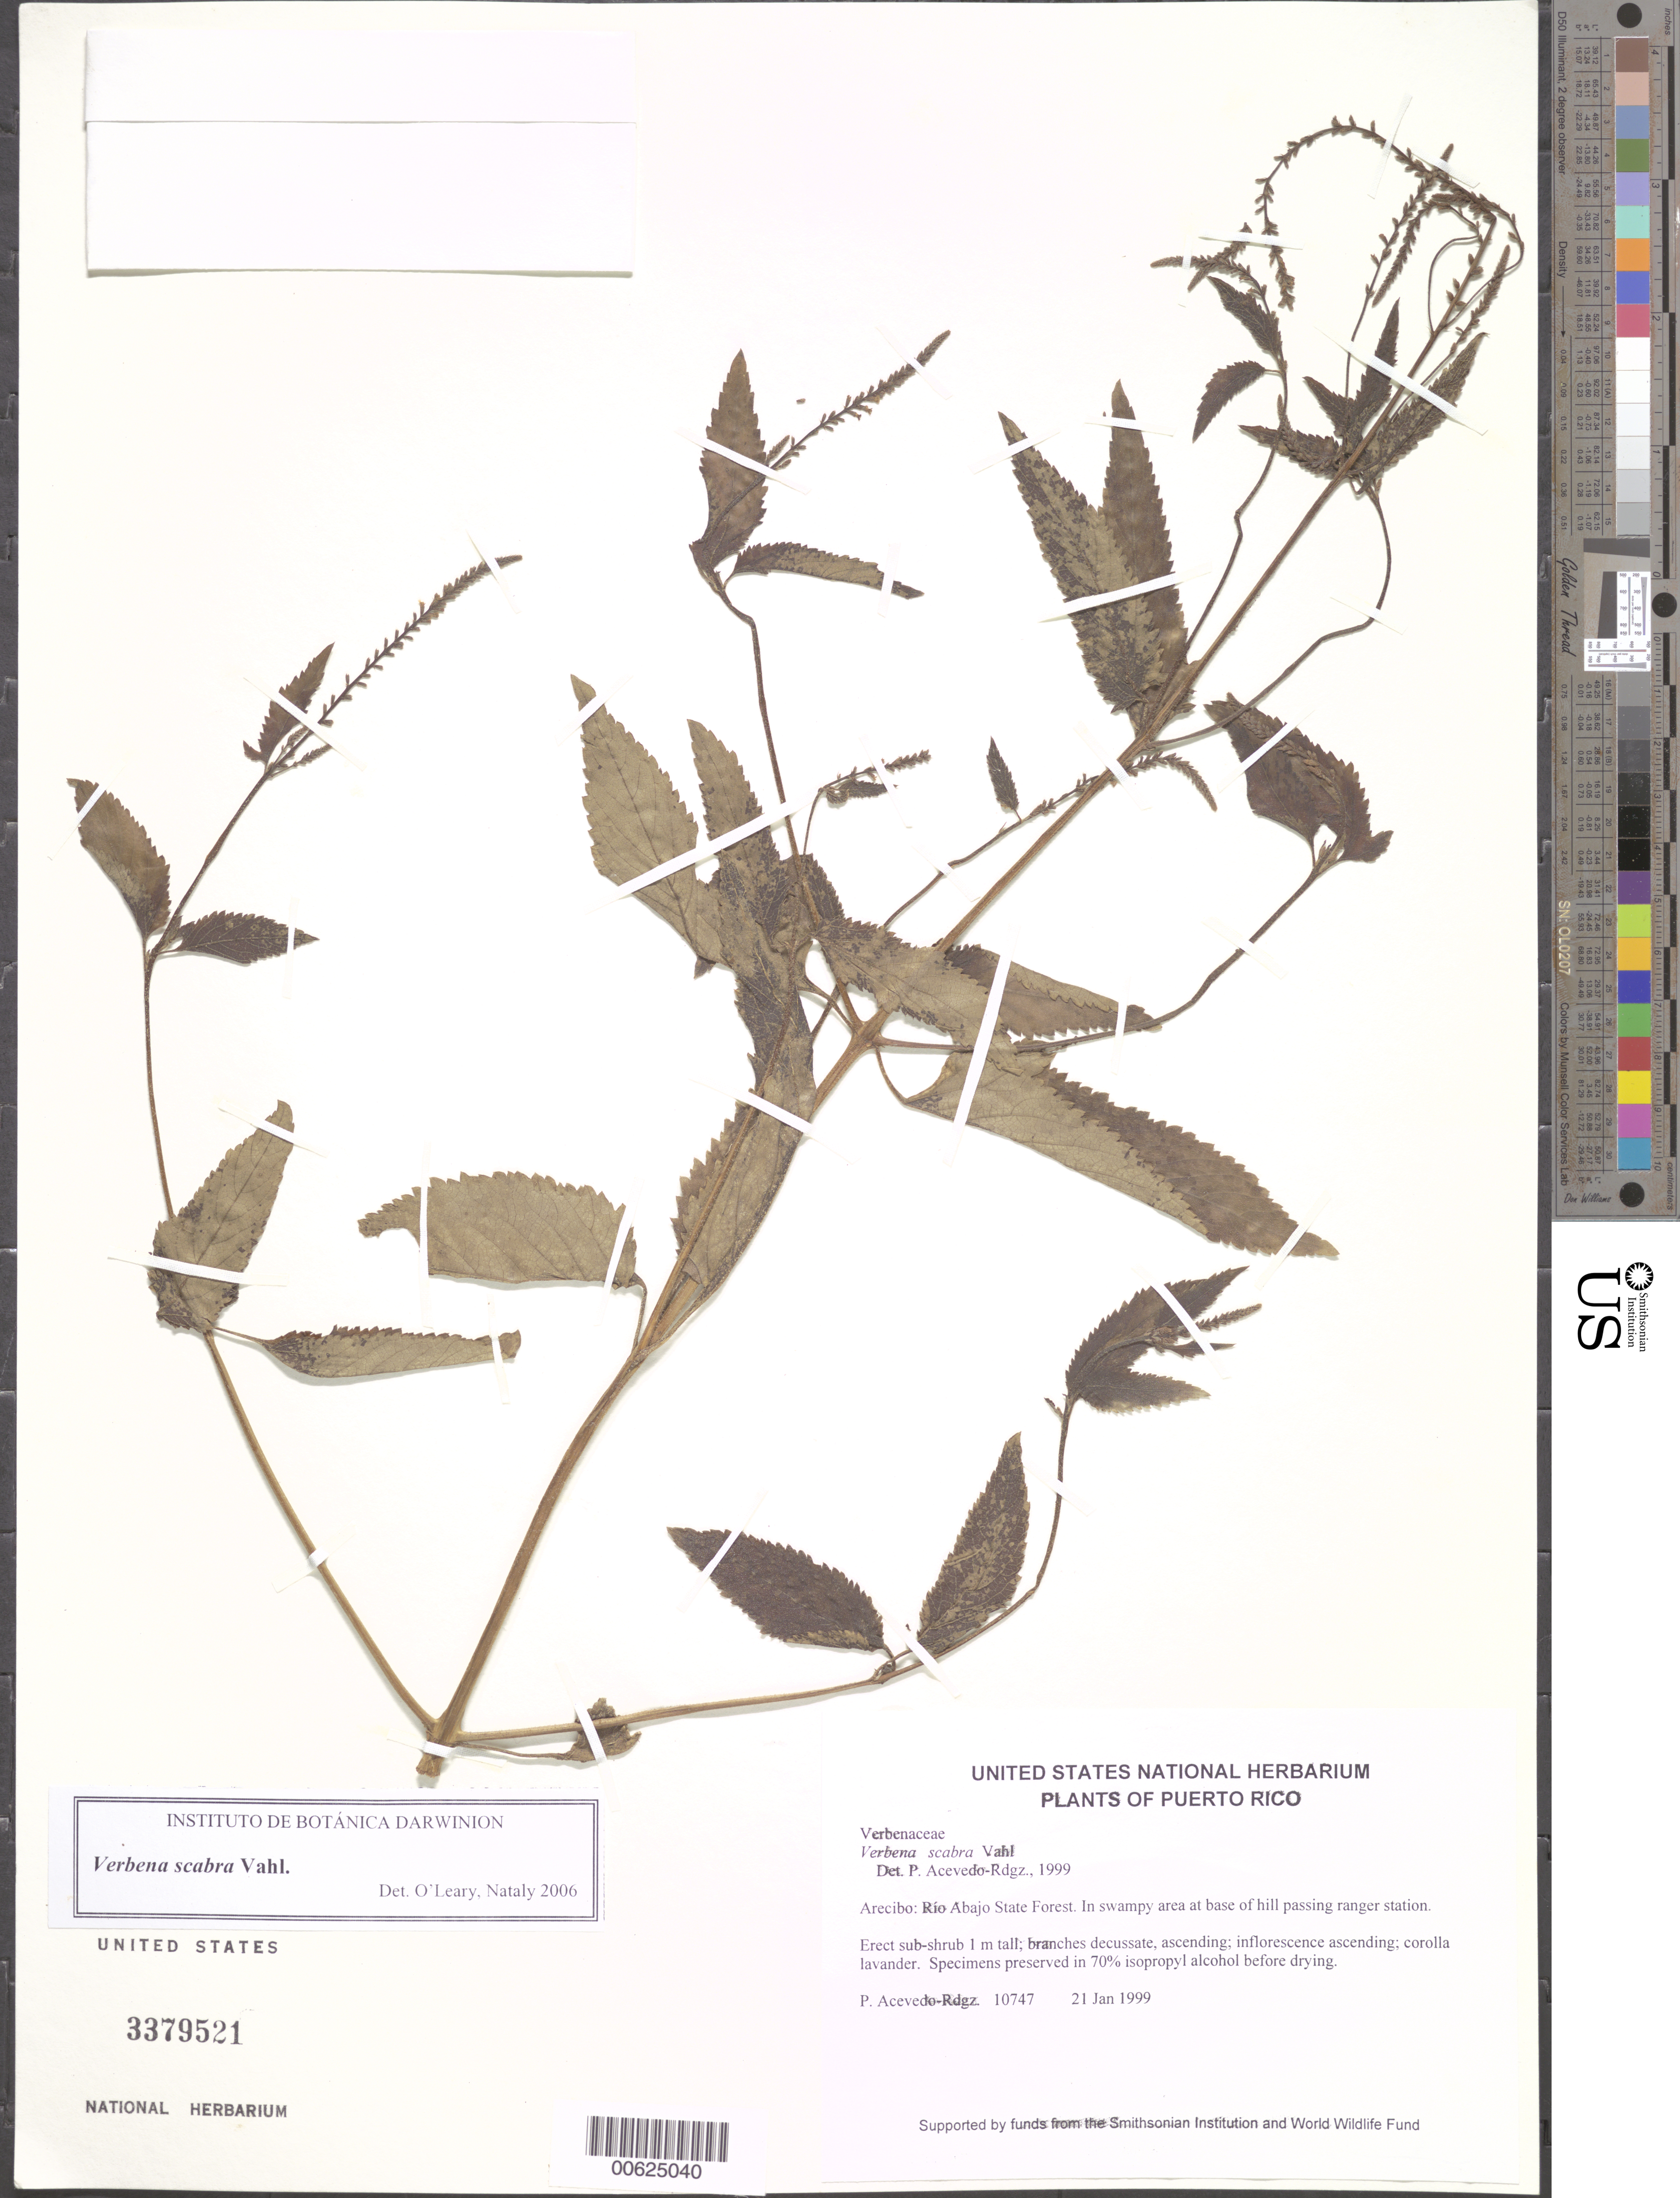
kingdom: Plantae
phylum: Tracheophyta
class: Magnoliopsida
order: Lamiales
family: Verbenaceae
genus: Verbena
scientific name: Verbena scabra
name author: Vahl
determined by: Acevedo-Rodríguez, P., (BOT), Smithsonian Institution - National Museum of Natural History (UNITED STATES)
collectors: P. Acevedo-Rodr.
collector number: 10747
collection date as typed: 21 Jan 1999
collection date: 1999-01-21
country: Puerto Rico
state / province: Arecibo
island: Puerto Rico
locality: Arecibo; Río Abajo State Forest.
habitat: In swampy area at base of hill passing ranger station.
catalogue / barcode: US 3379521